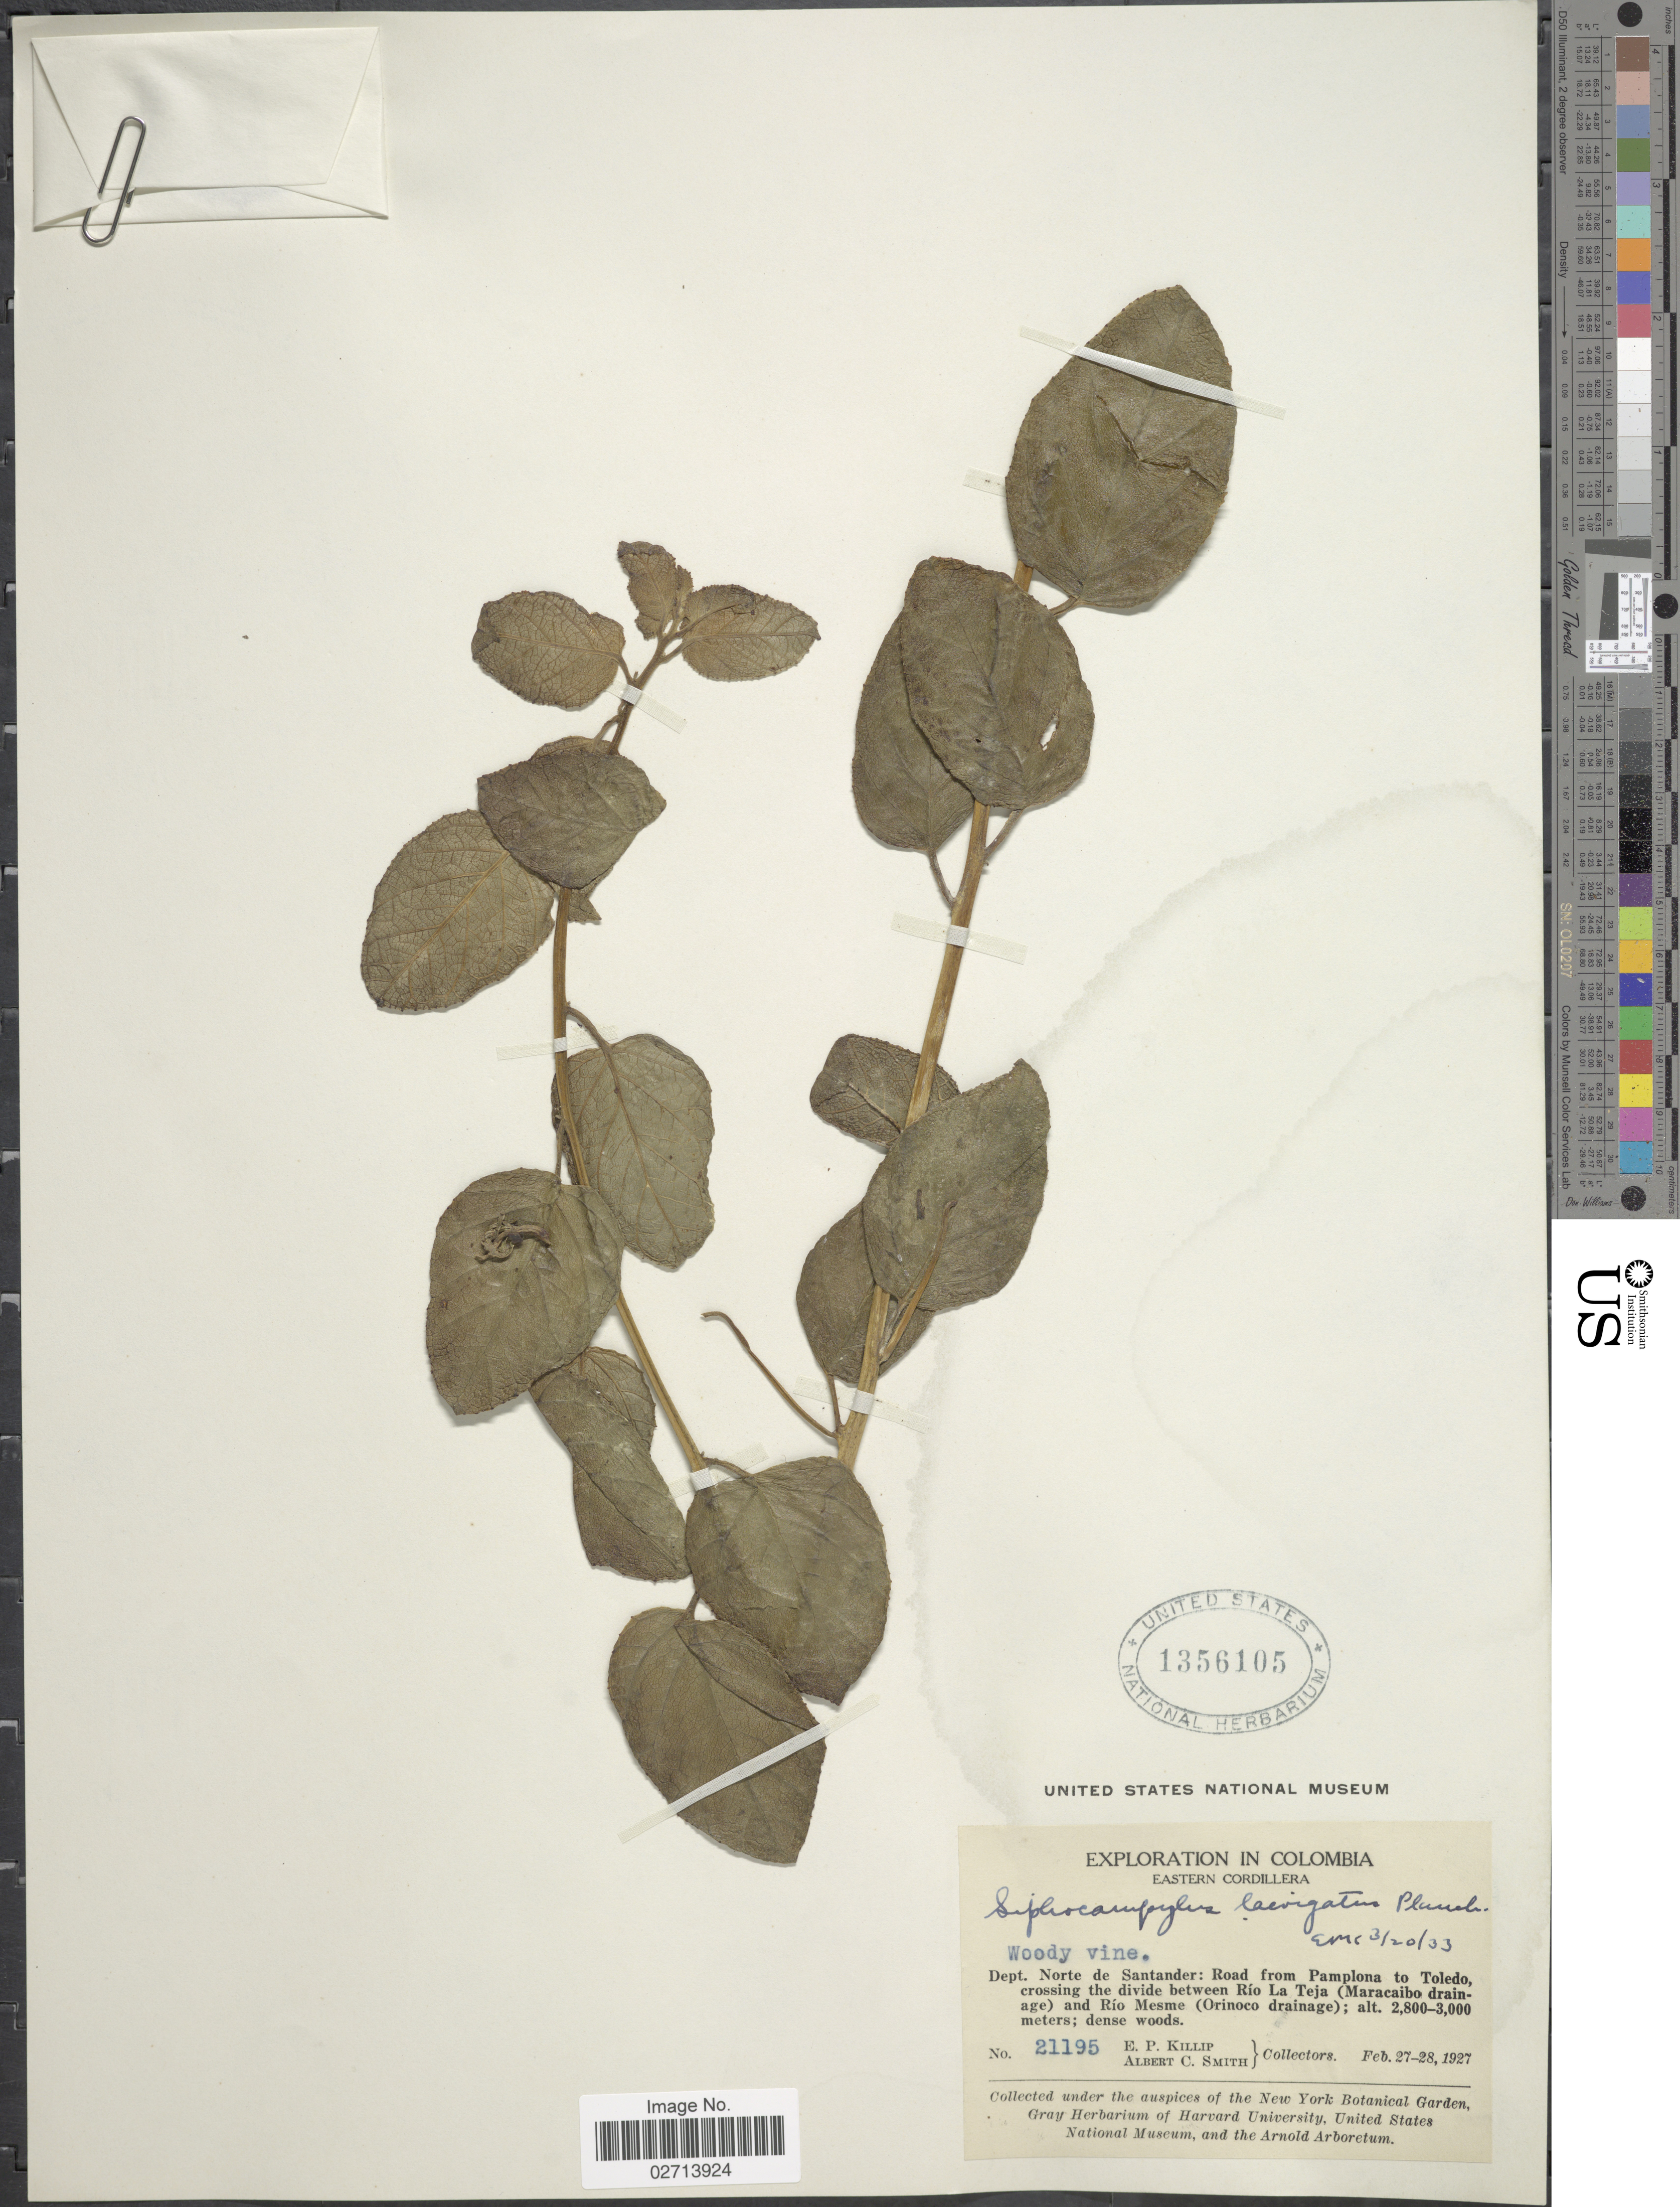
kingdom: Plantae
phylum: Tracheophyta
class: Magnoliopsida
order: Asterales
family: Campanulaceae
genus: Siphocampylus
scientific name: Siphocampylus laevigatus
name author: Planch.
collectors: E. P. Killip & A. C. Smith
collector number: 21195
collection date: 1927-02-27/1927-02-28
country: Colombia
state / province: Norte de Santander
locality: Eastern Cordillera. Dept. Norte de Santander: Road from Pamplona to Toledo, crossing the divide between Río La Teja (Maracaibo drainage) and Río Mesme (Orinoco drainage)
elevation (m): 2800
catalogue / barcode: US 1356105